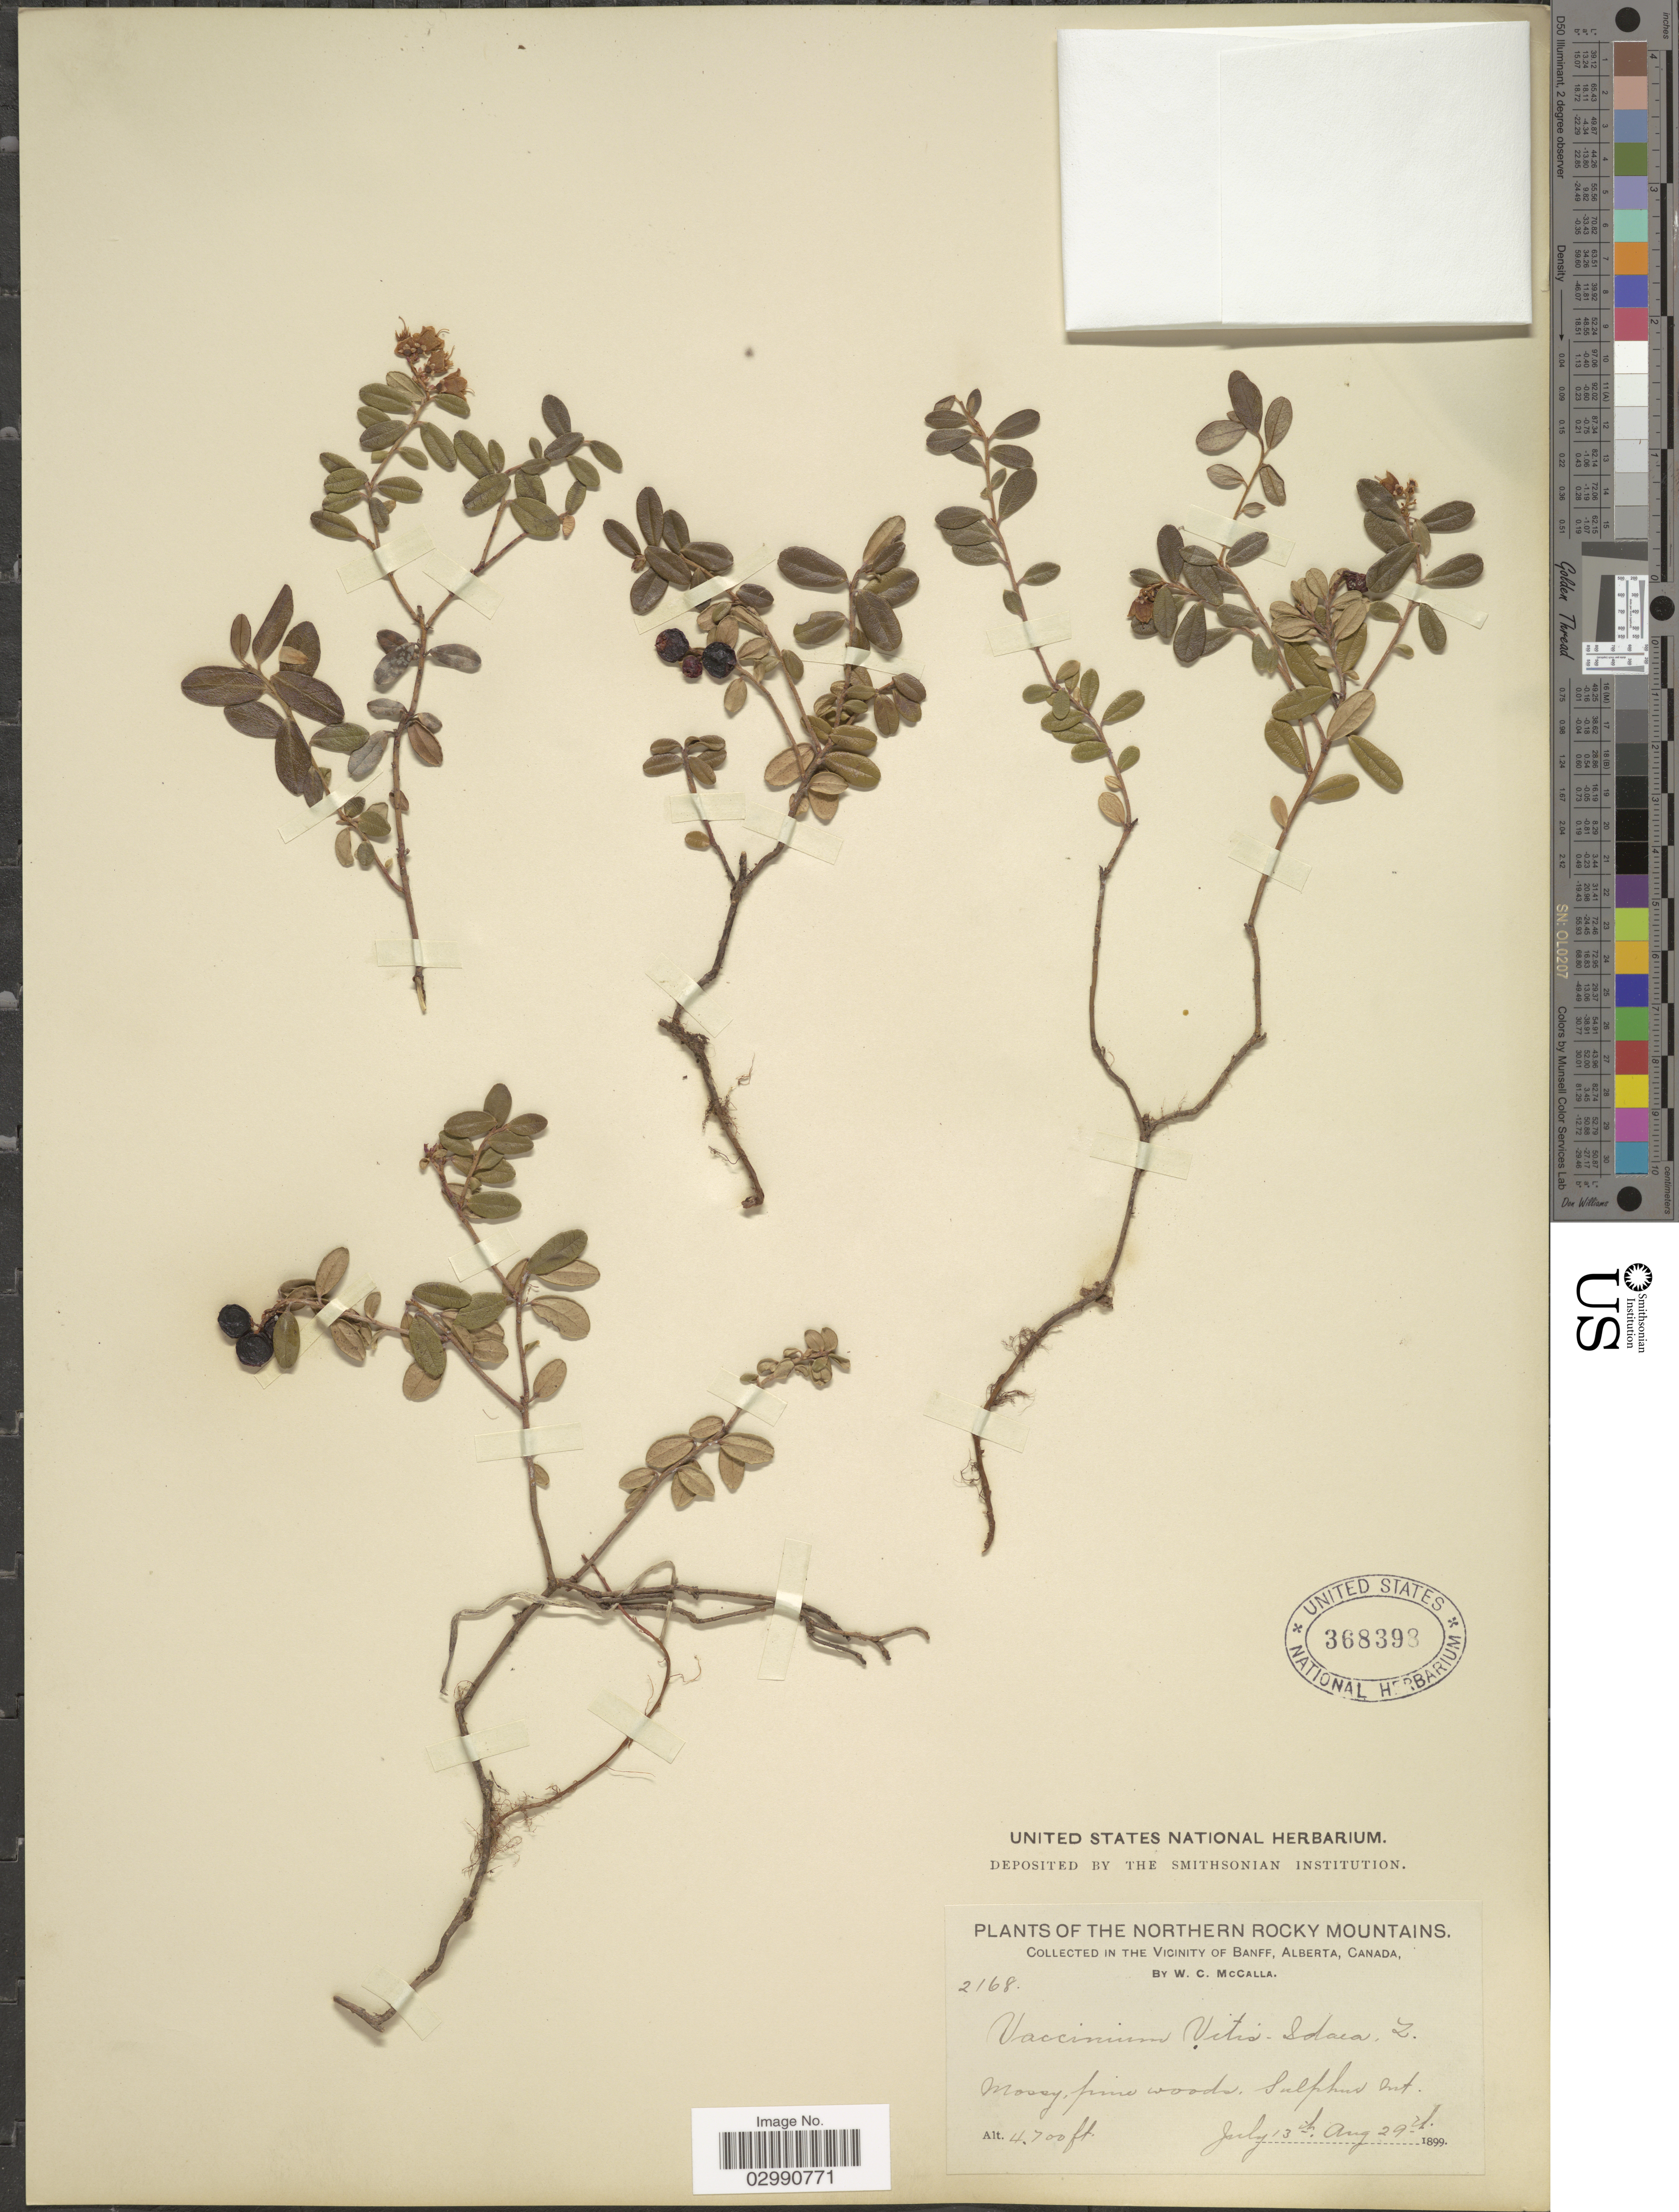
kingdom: Plantae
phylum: Tracheophyta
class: Magnoliopsida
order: Ericales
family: Ericaceae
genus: Vaccinium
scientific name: Vaccinium vitis-idaea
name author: L.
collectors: W. McCalla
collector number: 2168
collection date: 1899-07-13/1899-08-29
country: Canada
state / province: Alberta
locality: The Northern Rocky Mountains, In The Vicinity of Banff, Alberta, Sulphur Int.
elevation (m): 1433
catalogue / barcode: US 368398